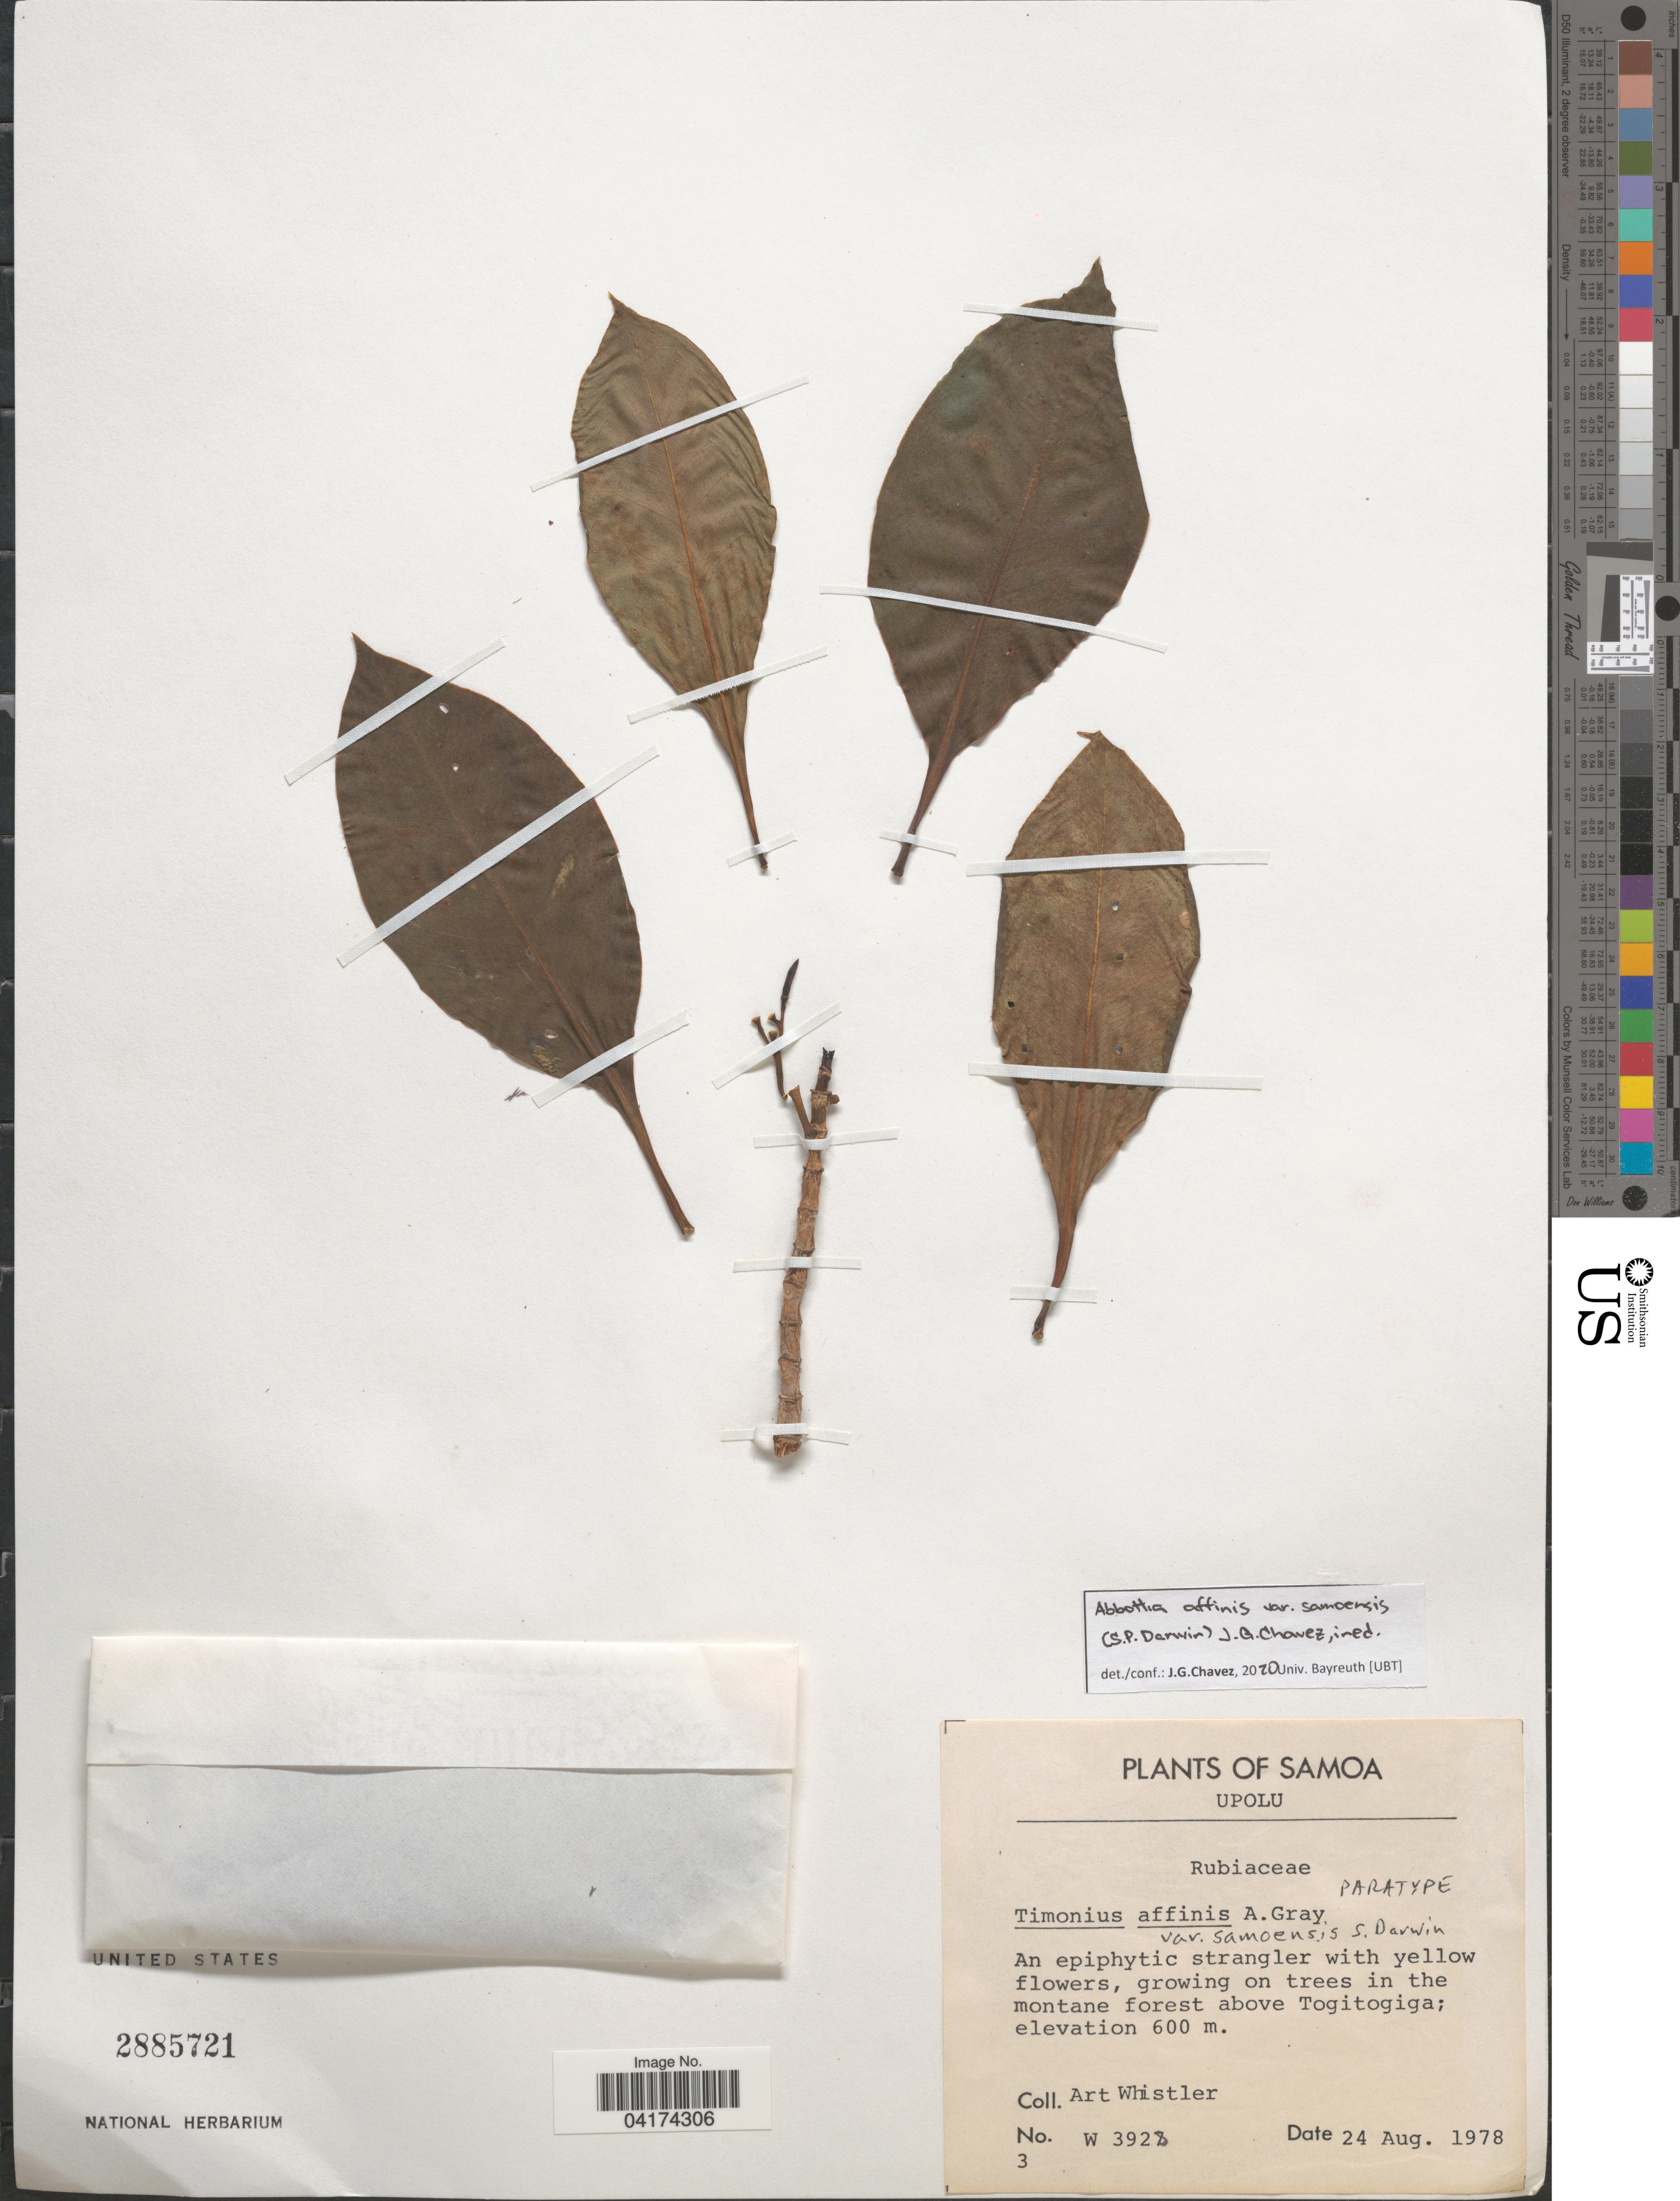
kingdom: Plantae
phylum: Tracheophyta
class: Magnoliopsida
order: Gentianales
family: Rubiaceae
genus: Abbottia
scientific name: Abbottia affinis var. samoensis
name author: (S.P. Darwin) J.G. Chavez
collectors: A. Whistler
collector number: W3928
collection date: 1978-08-24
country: Samoa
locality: Samoa. Upolu. Growing on trees in the montane forest above Togitogiga.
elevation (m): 600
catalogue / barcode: US 2885721